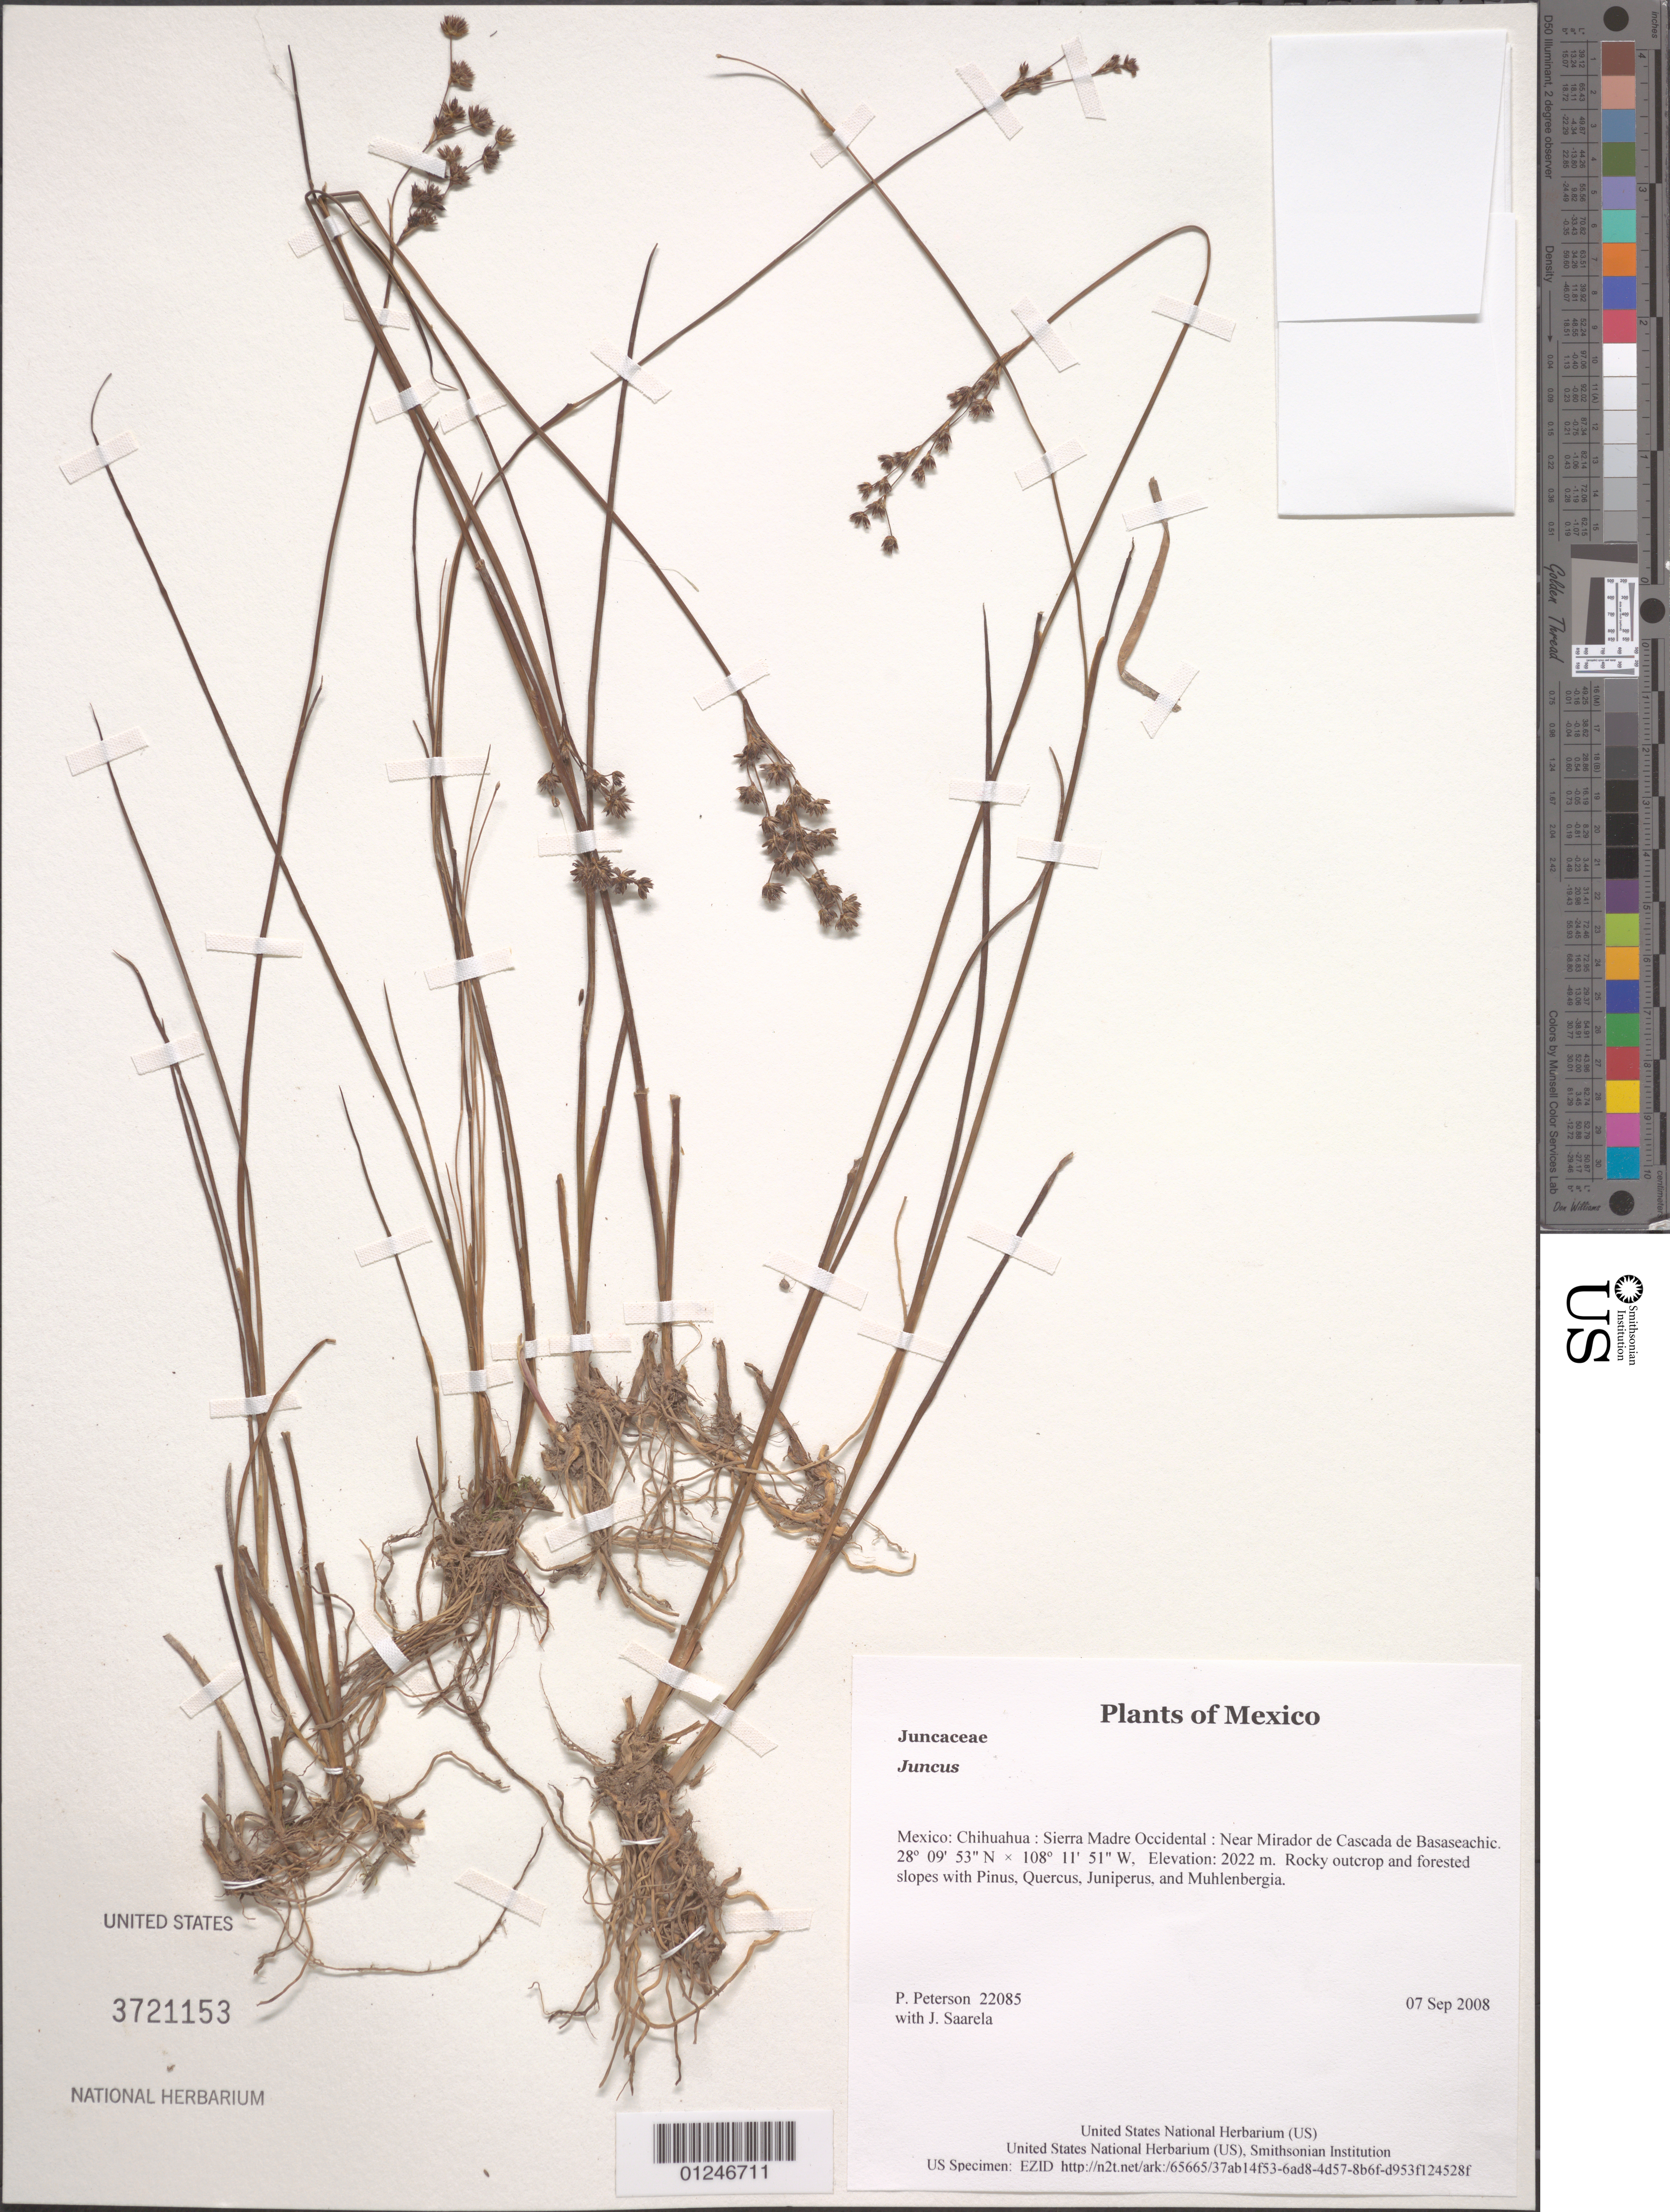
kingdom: Plantae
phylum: Tracheophyta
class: Liliopsida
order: Poales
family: Juncaceae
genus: Juncus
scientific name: Juncus sp.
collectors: P. M. Peterson & J. Saarela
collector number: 22085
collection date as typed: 07 Sep 2008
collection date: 2008-09-07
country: Mexico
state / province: Chihuahua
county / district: Sierra Madre Occidental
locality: Near Mirador de Cascada de Basaseachic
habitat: Rocky outcrop and forested slopes with Pinus, Quercus, Juniperus, and Muhlenbergia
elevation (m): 2022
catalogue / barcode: US 3721153